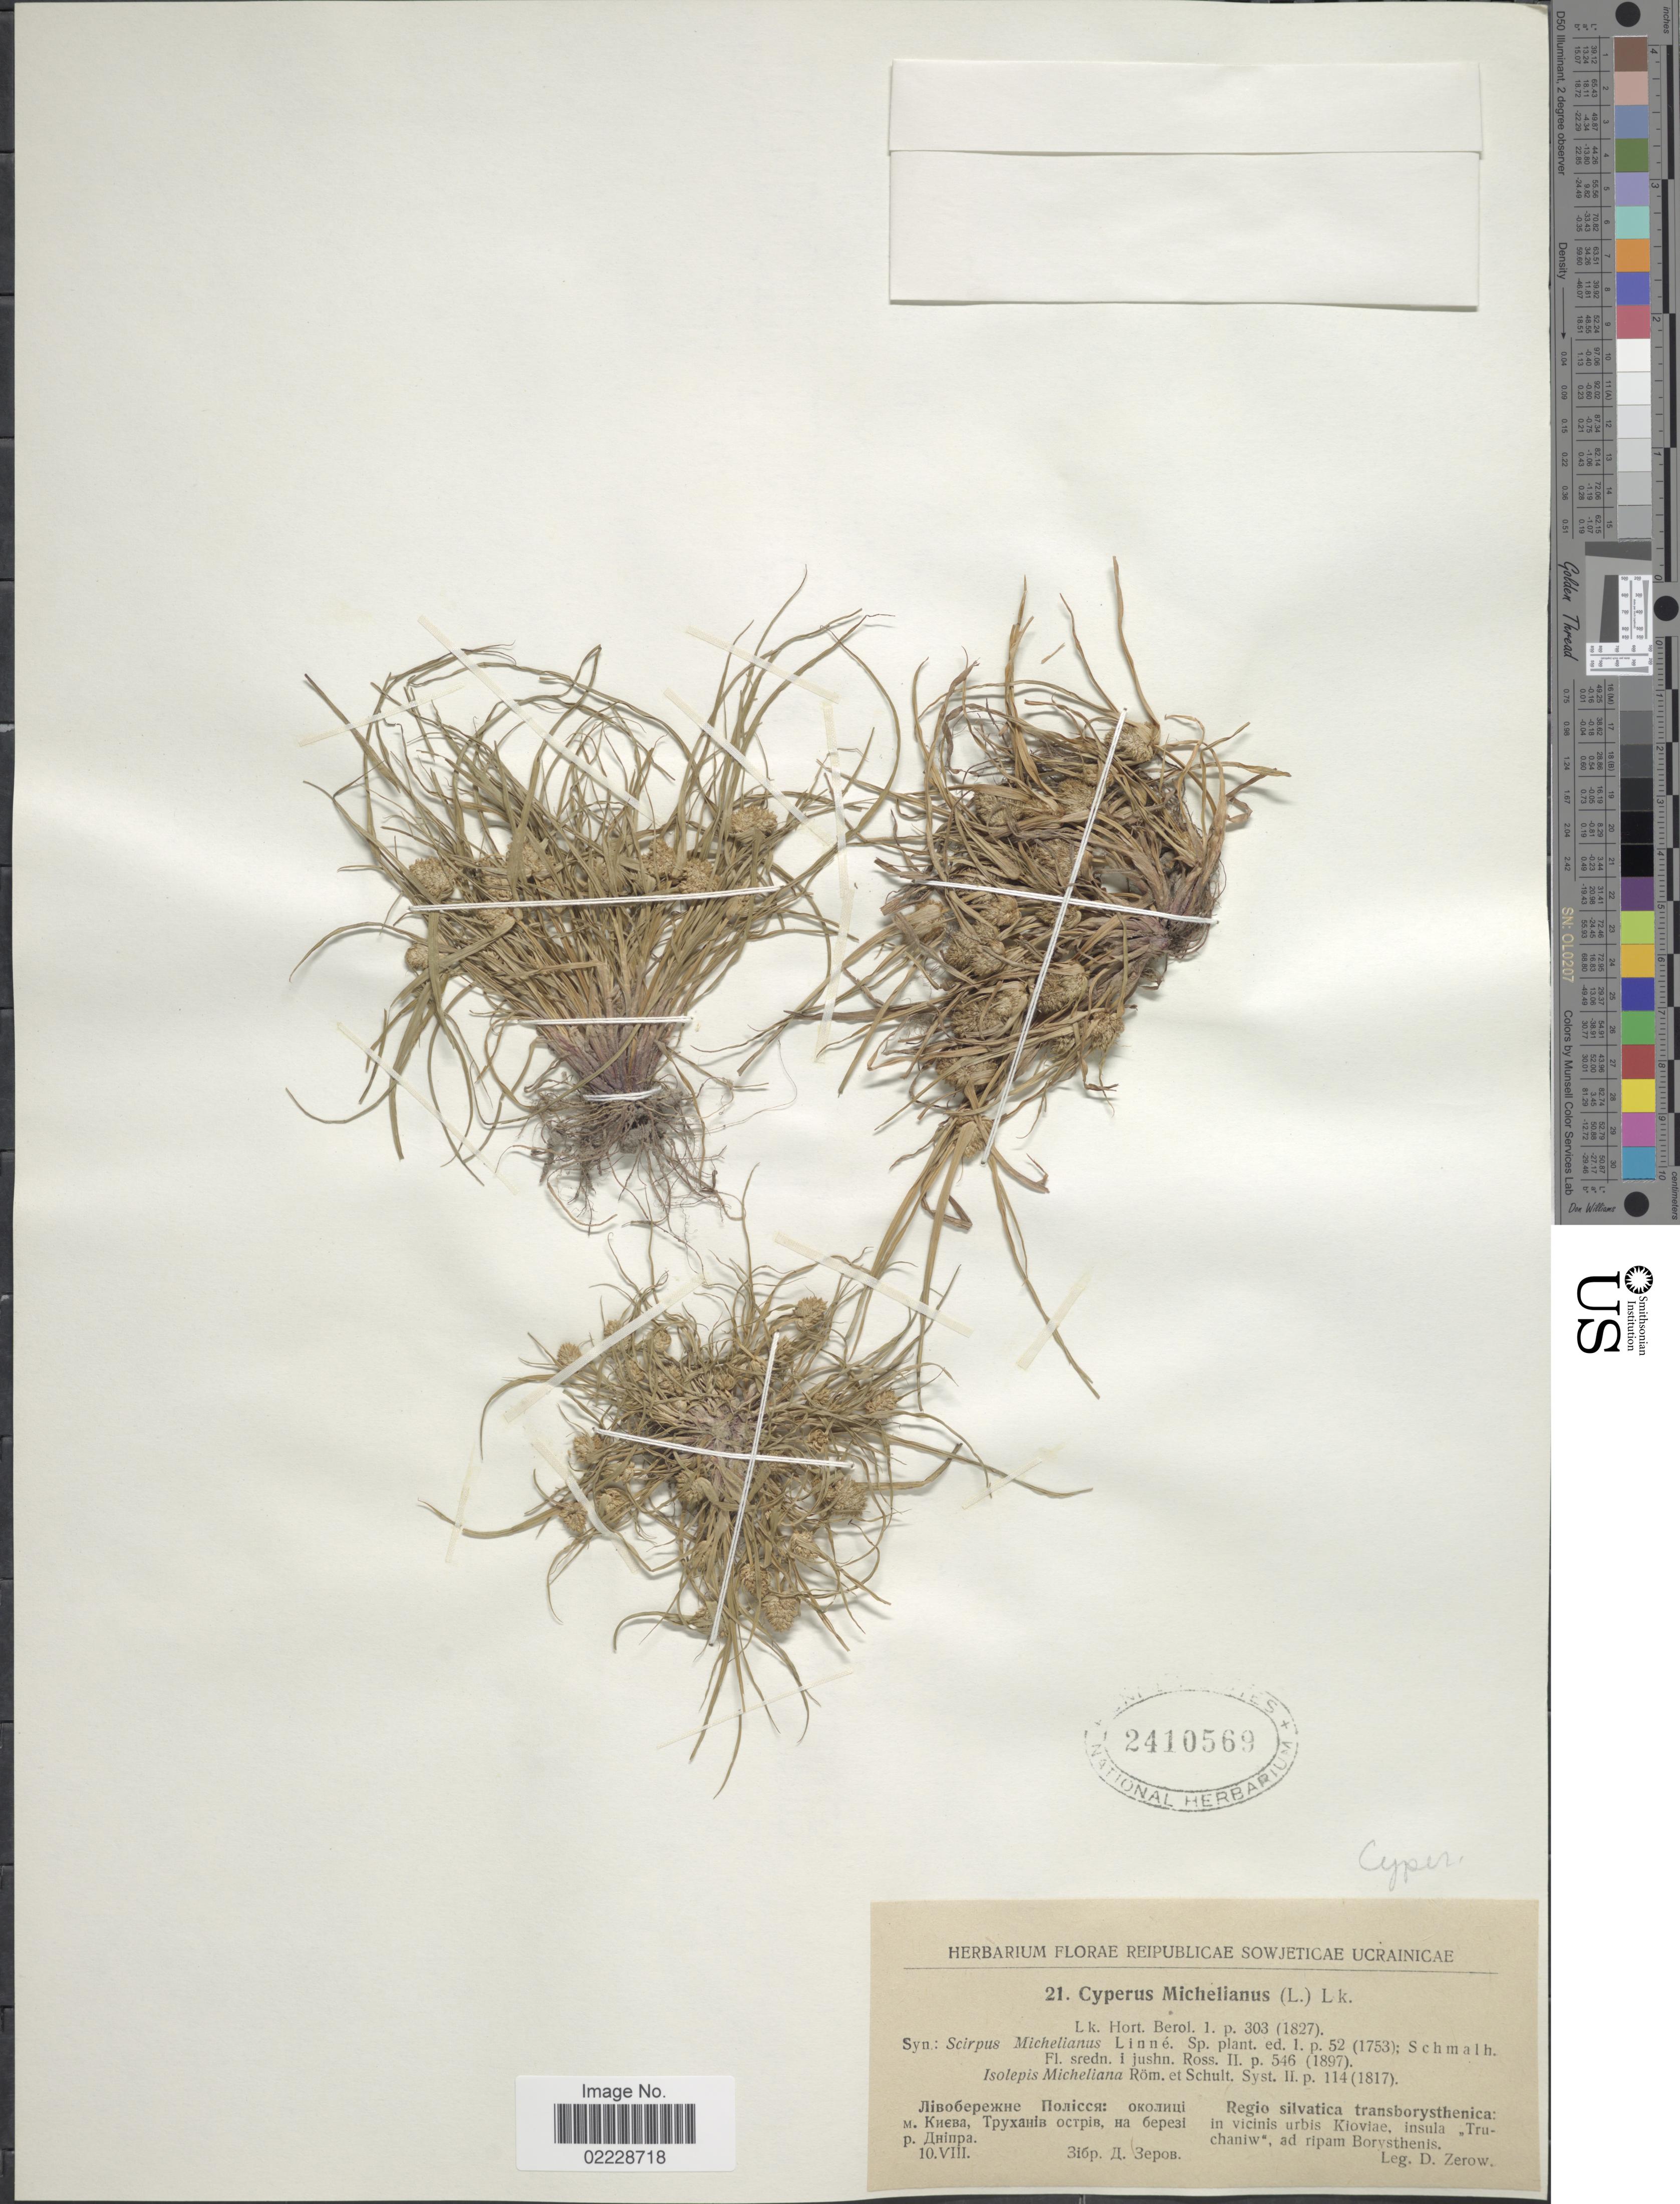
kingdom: Plantae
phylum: Tracheophyta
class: Liliopsida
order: Poales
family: Cyperaceae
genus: Cyperus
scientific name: Cyperus michelianus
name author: (L.) Delile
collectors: D. Zerow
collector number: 21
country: Ukraine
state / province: Kiev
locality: Regio silvatica transborystenica: in vicinis urbis Kioviae, insula Truchaniw, ad ripam Borysthenis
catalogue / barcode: US 2410569